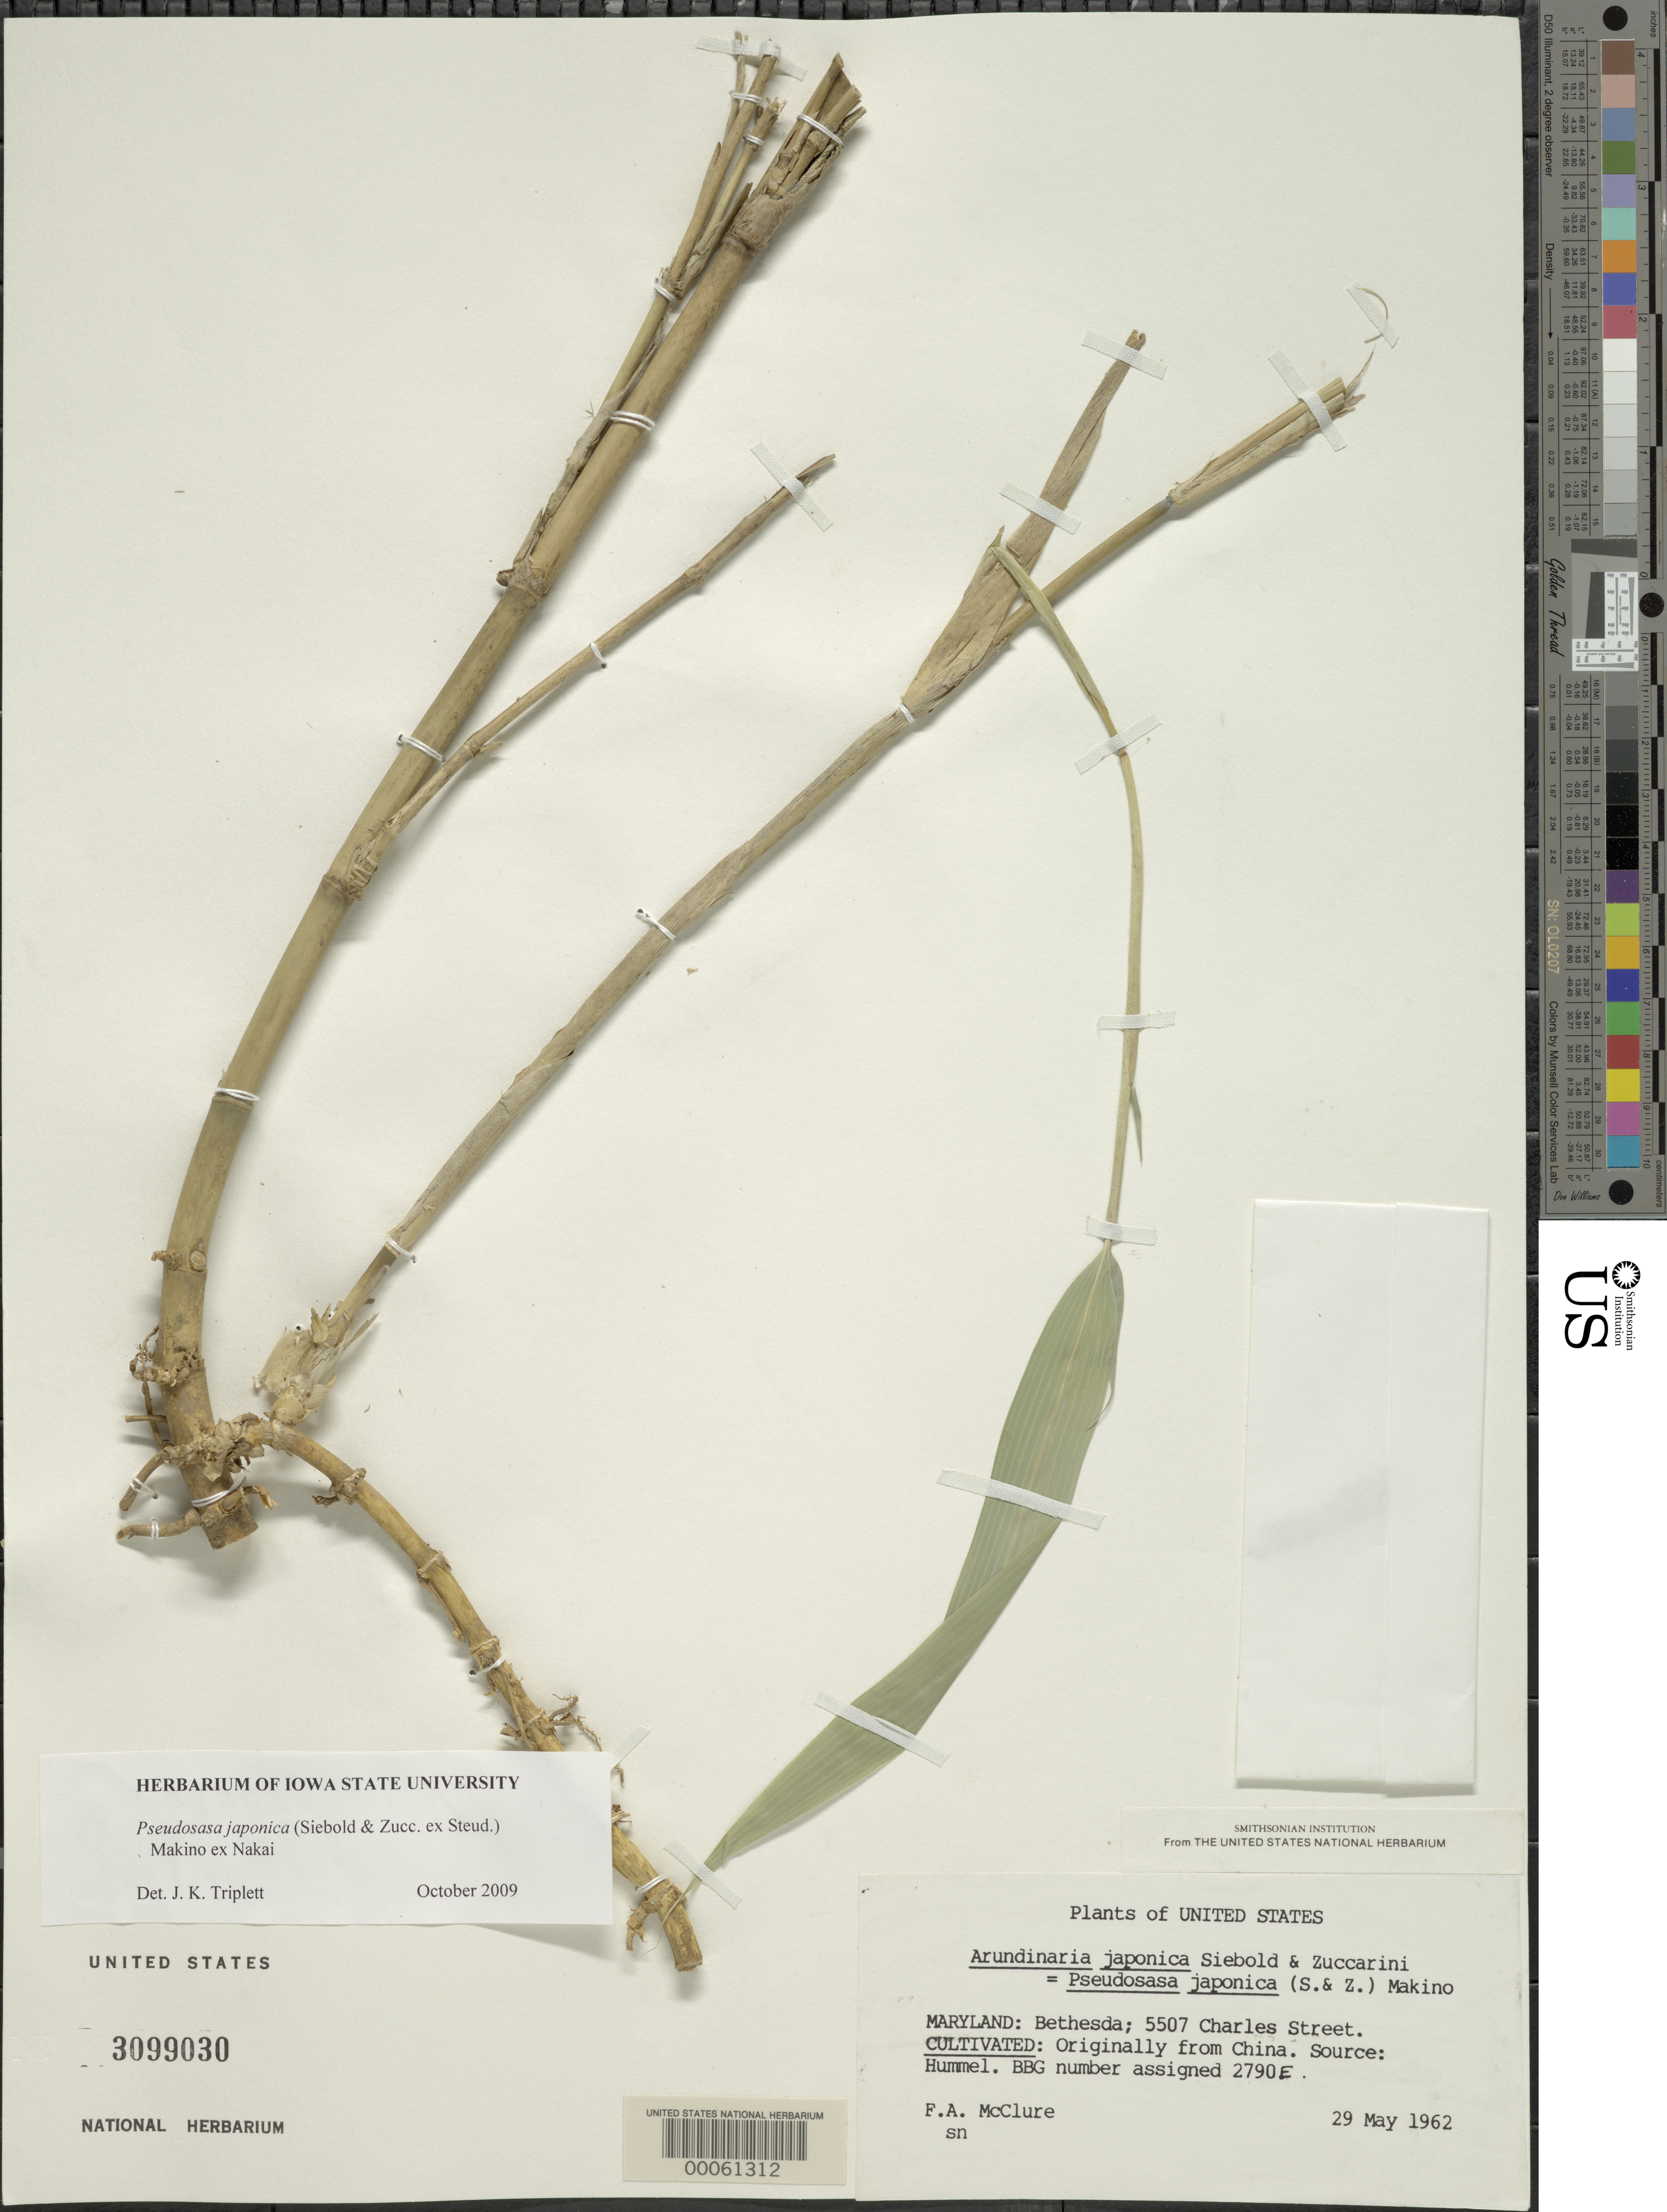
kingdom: Plantae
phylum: Tracheophyta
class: Liliopsida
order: Poales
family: Poaceae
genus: Pseudosasa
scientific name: Pseudosasa japonica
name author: (Siebold & Zucc. ex Steud.) Makino ex Nakai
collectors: F. A. McClure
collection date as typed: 29 May 1962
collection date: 1962-05-29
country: United States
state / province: Maryland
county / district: Montgomery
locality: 5507 Charles Street, Bethesda (McClure's Garden)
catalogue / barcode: US 3099030